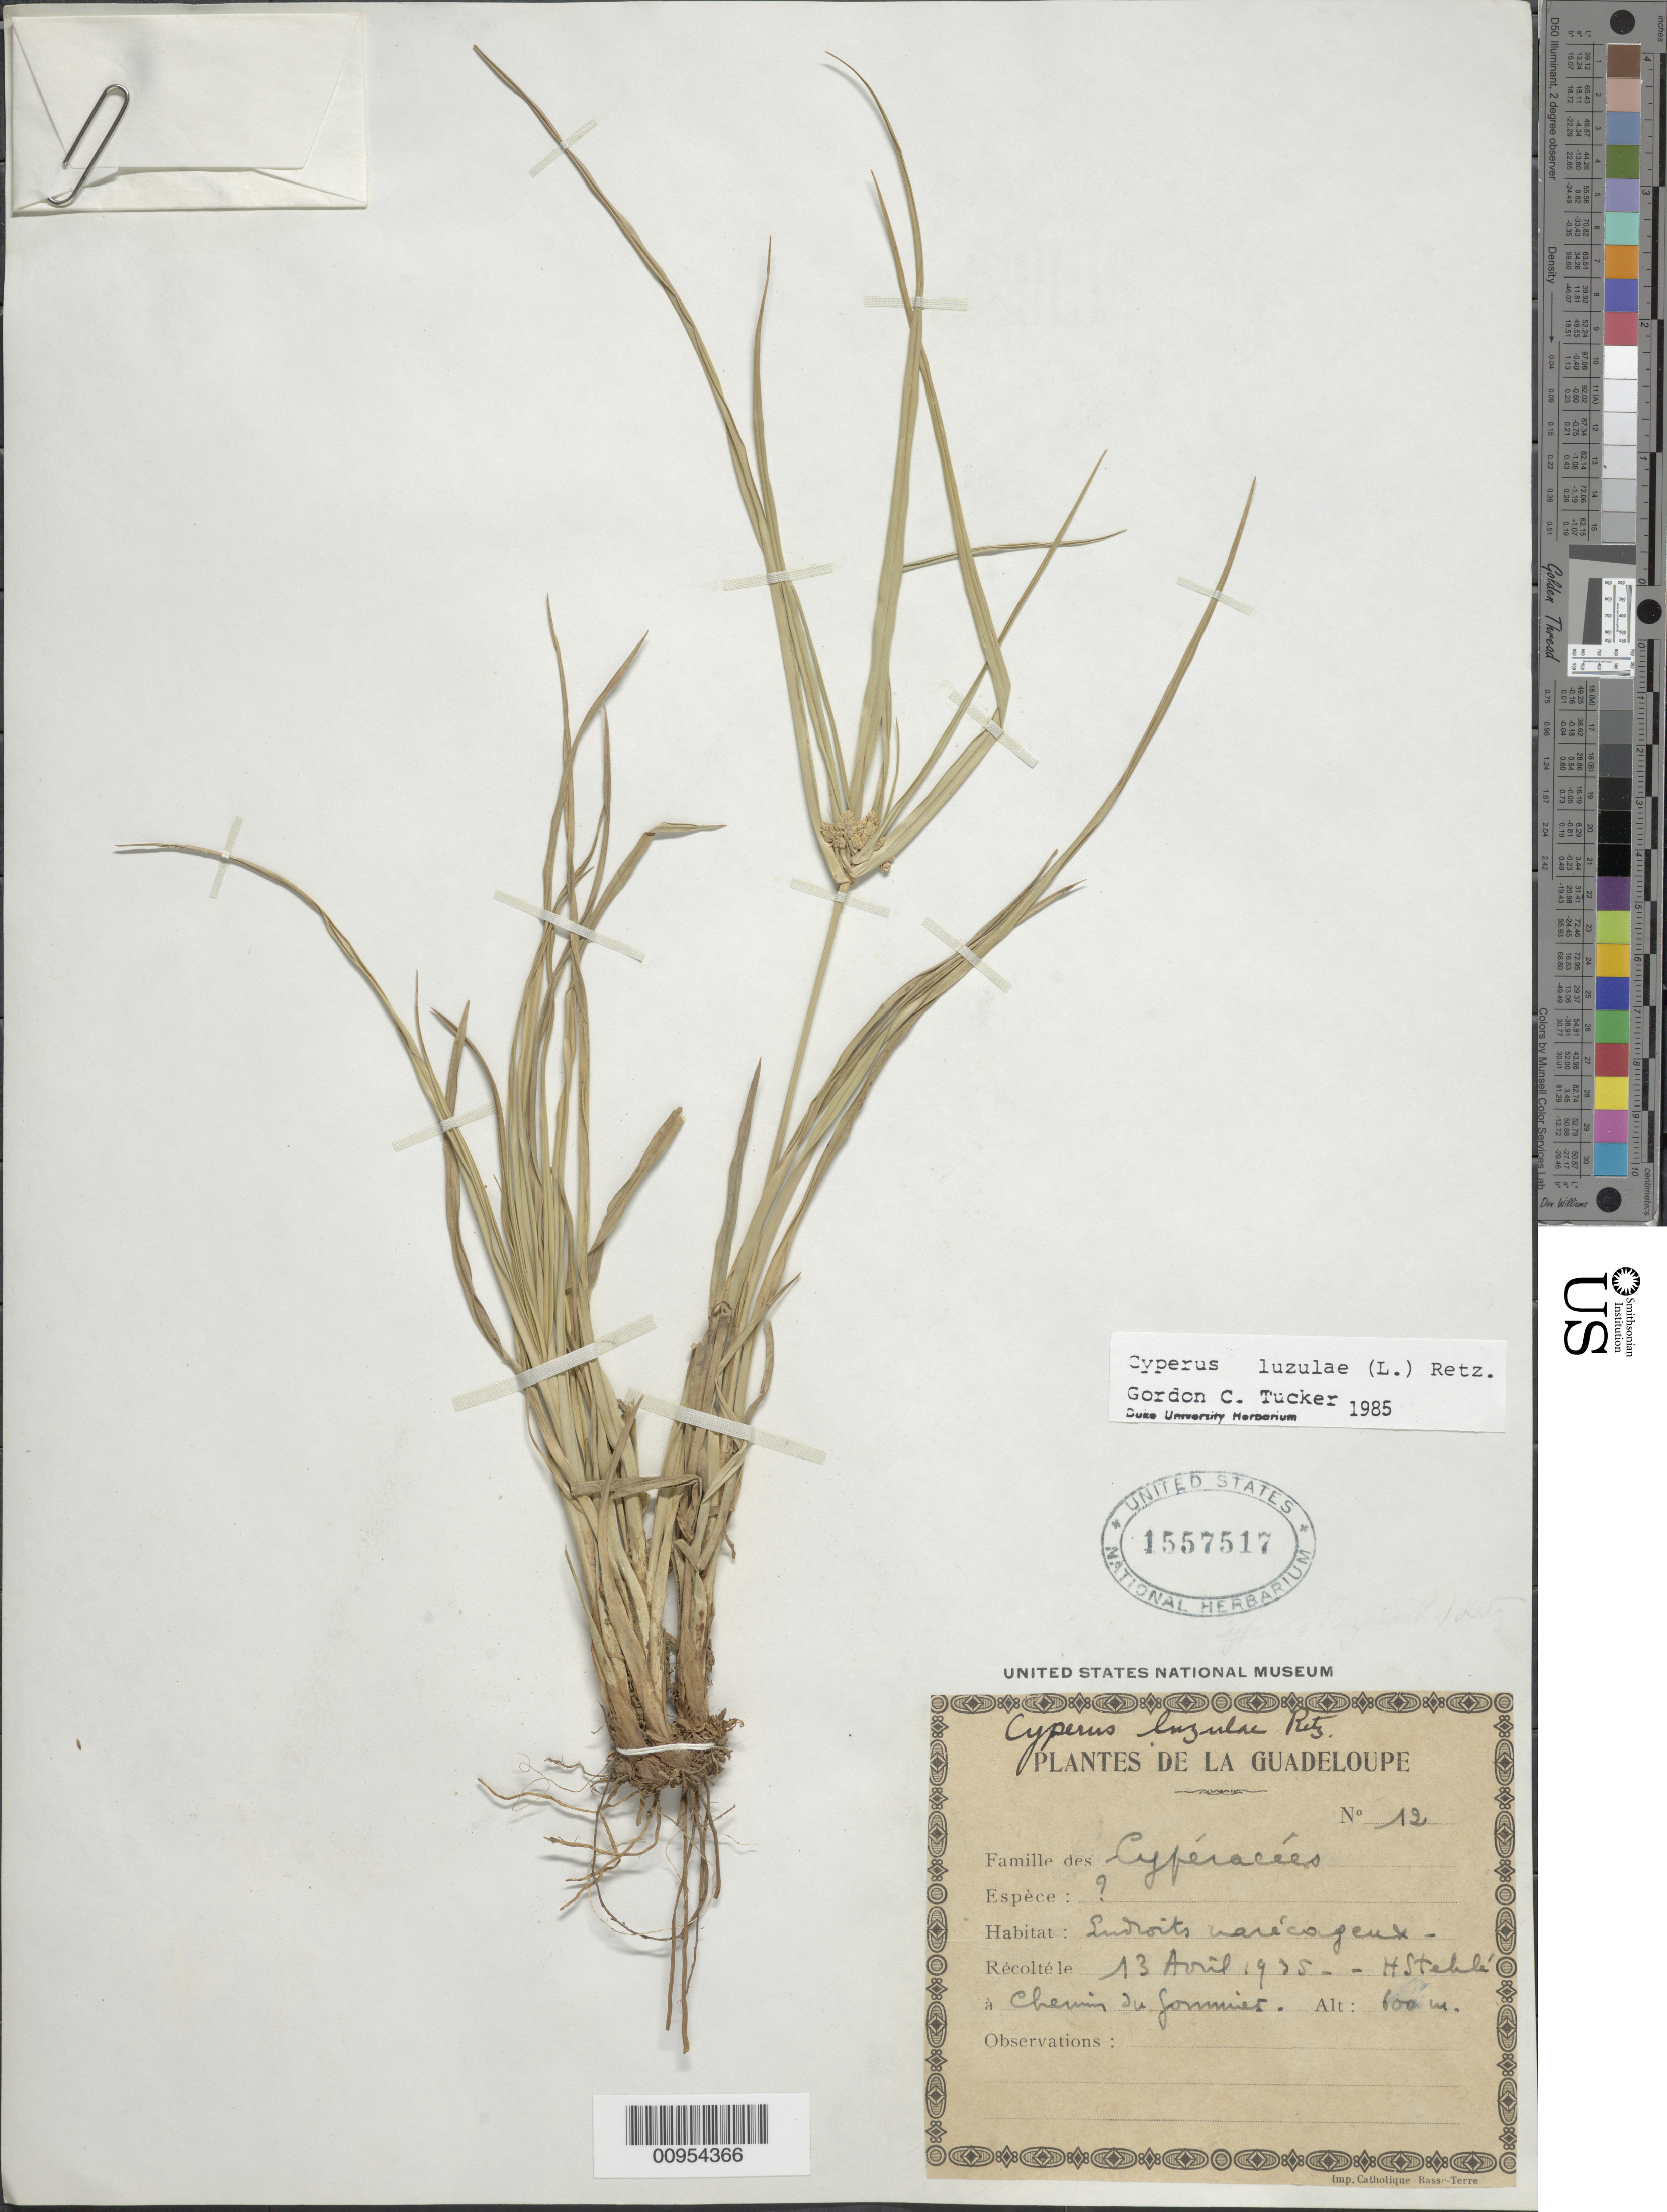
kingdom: Plantae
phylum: Tracheophyta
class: Liliopsida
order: Poales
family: Cyperaceae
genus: Cyperus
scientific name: Cyperus luzulae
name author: (L.) Rottb. ex Retz.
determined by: Tucker, G. C.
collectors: H. Stehlé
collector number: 12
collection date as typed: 13 Apr 1935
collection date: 1935-04-13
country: Guadeloupe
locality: Chemin du "Gonmiers"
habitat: Endroits marécageux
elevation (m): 600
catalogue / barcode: US 1557517